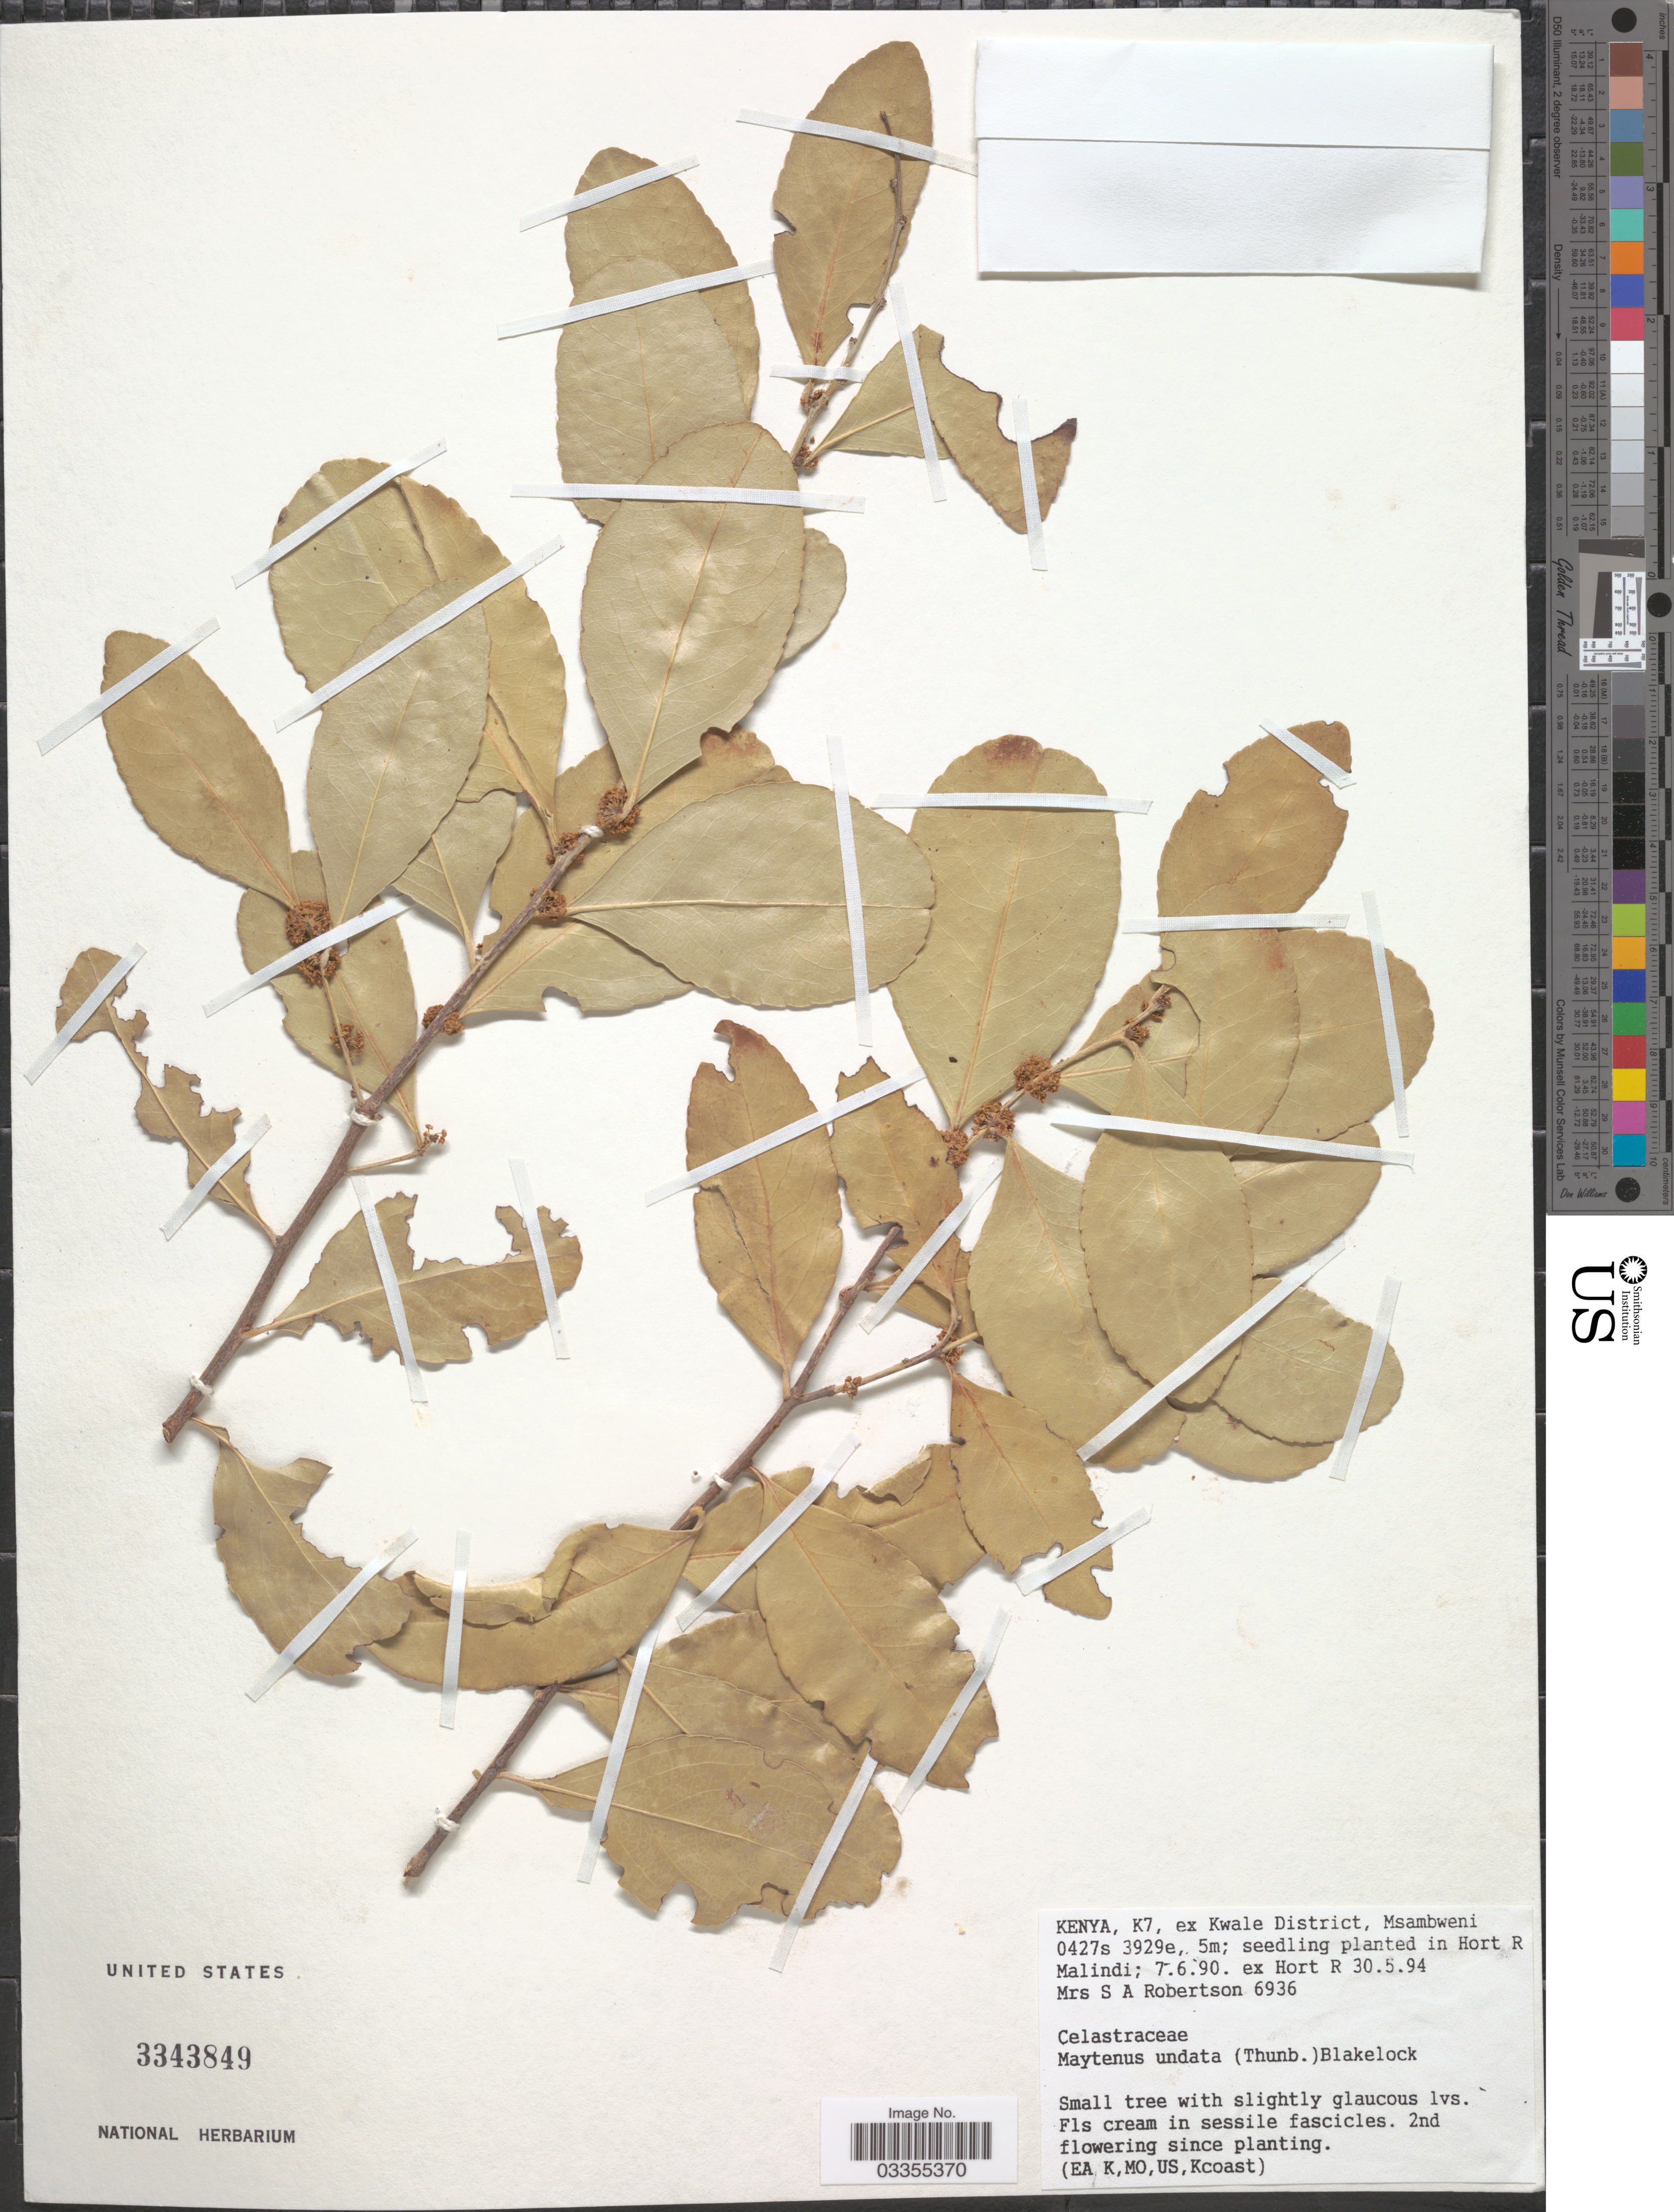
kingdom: Plantae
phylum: Tracheophyta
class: Magnoliopsida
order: Celastrales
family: Celastraceae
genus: Maytenus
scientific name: Maytenus undata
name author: (Thunb.) Blakelock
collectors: S. Robertson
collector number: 6936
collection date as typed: Transcribed d/m/y: 7/6/90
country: Kenya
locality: K7, ex Kwale District, Msambweni.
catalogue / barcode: US 3343849